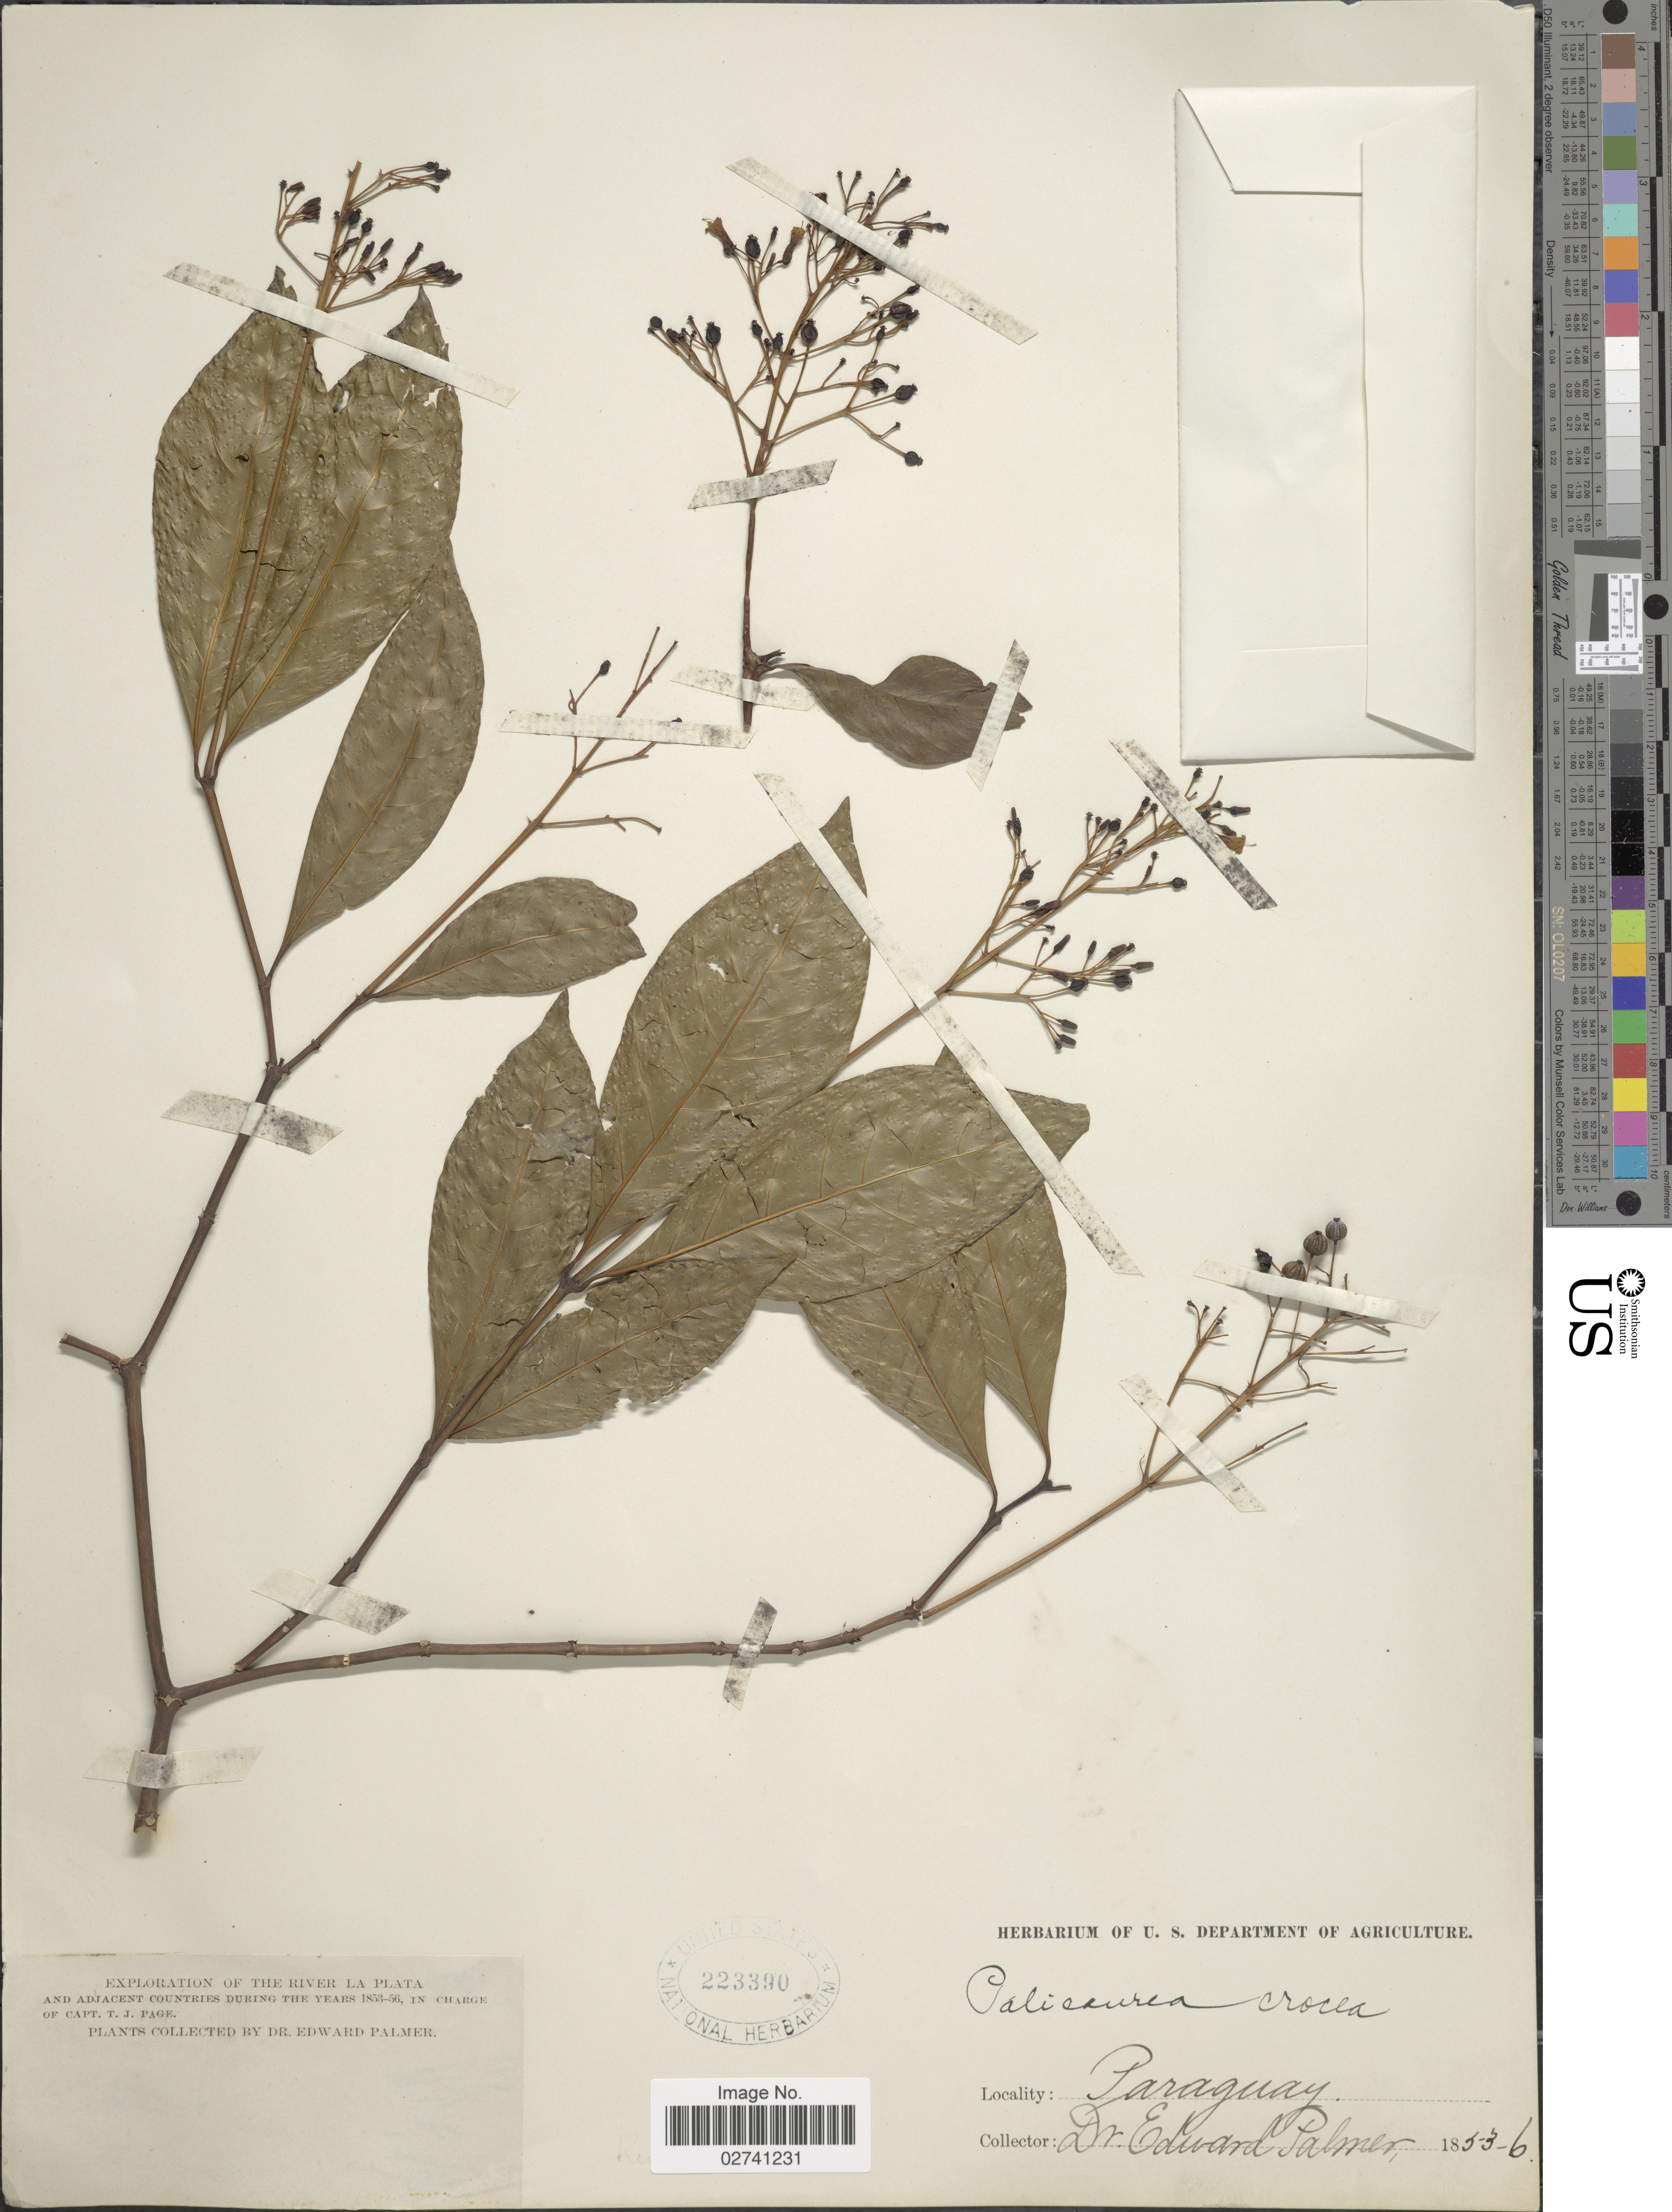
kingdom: Plantae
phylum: Tracheophyta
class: Magnoliopsida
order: Gentianales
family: Rubiaceae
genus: Palicourea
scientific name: Palicourea crocea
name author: (Sw.) Schult.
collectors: E. Palmer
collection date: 1853/1856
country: Paraguay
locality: The River La Plata and adjacent Countries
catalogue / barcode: US 223390